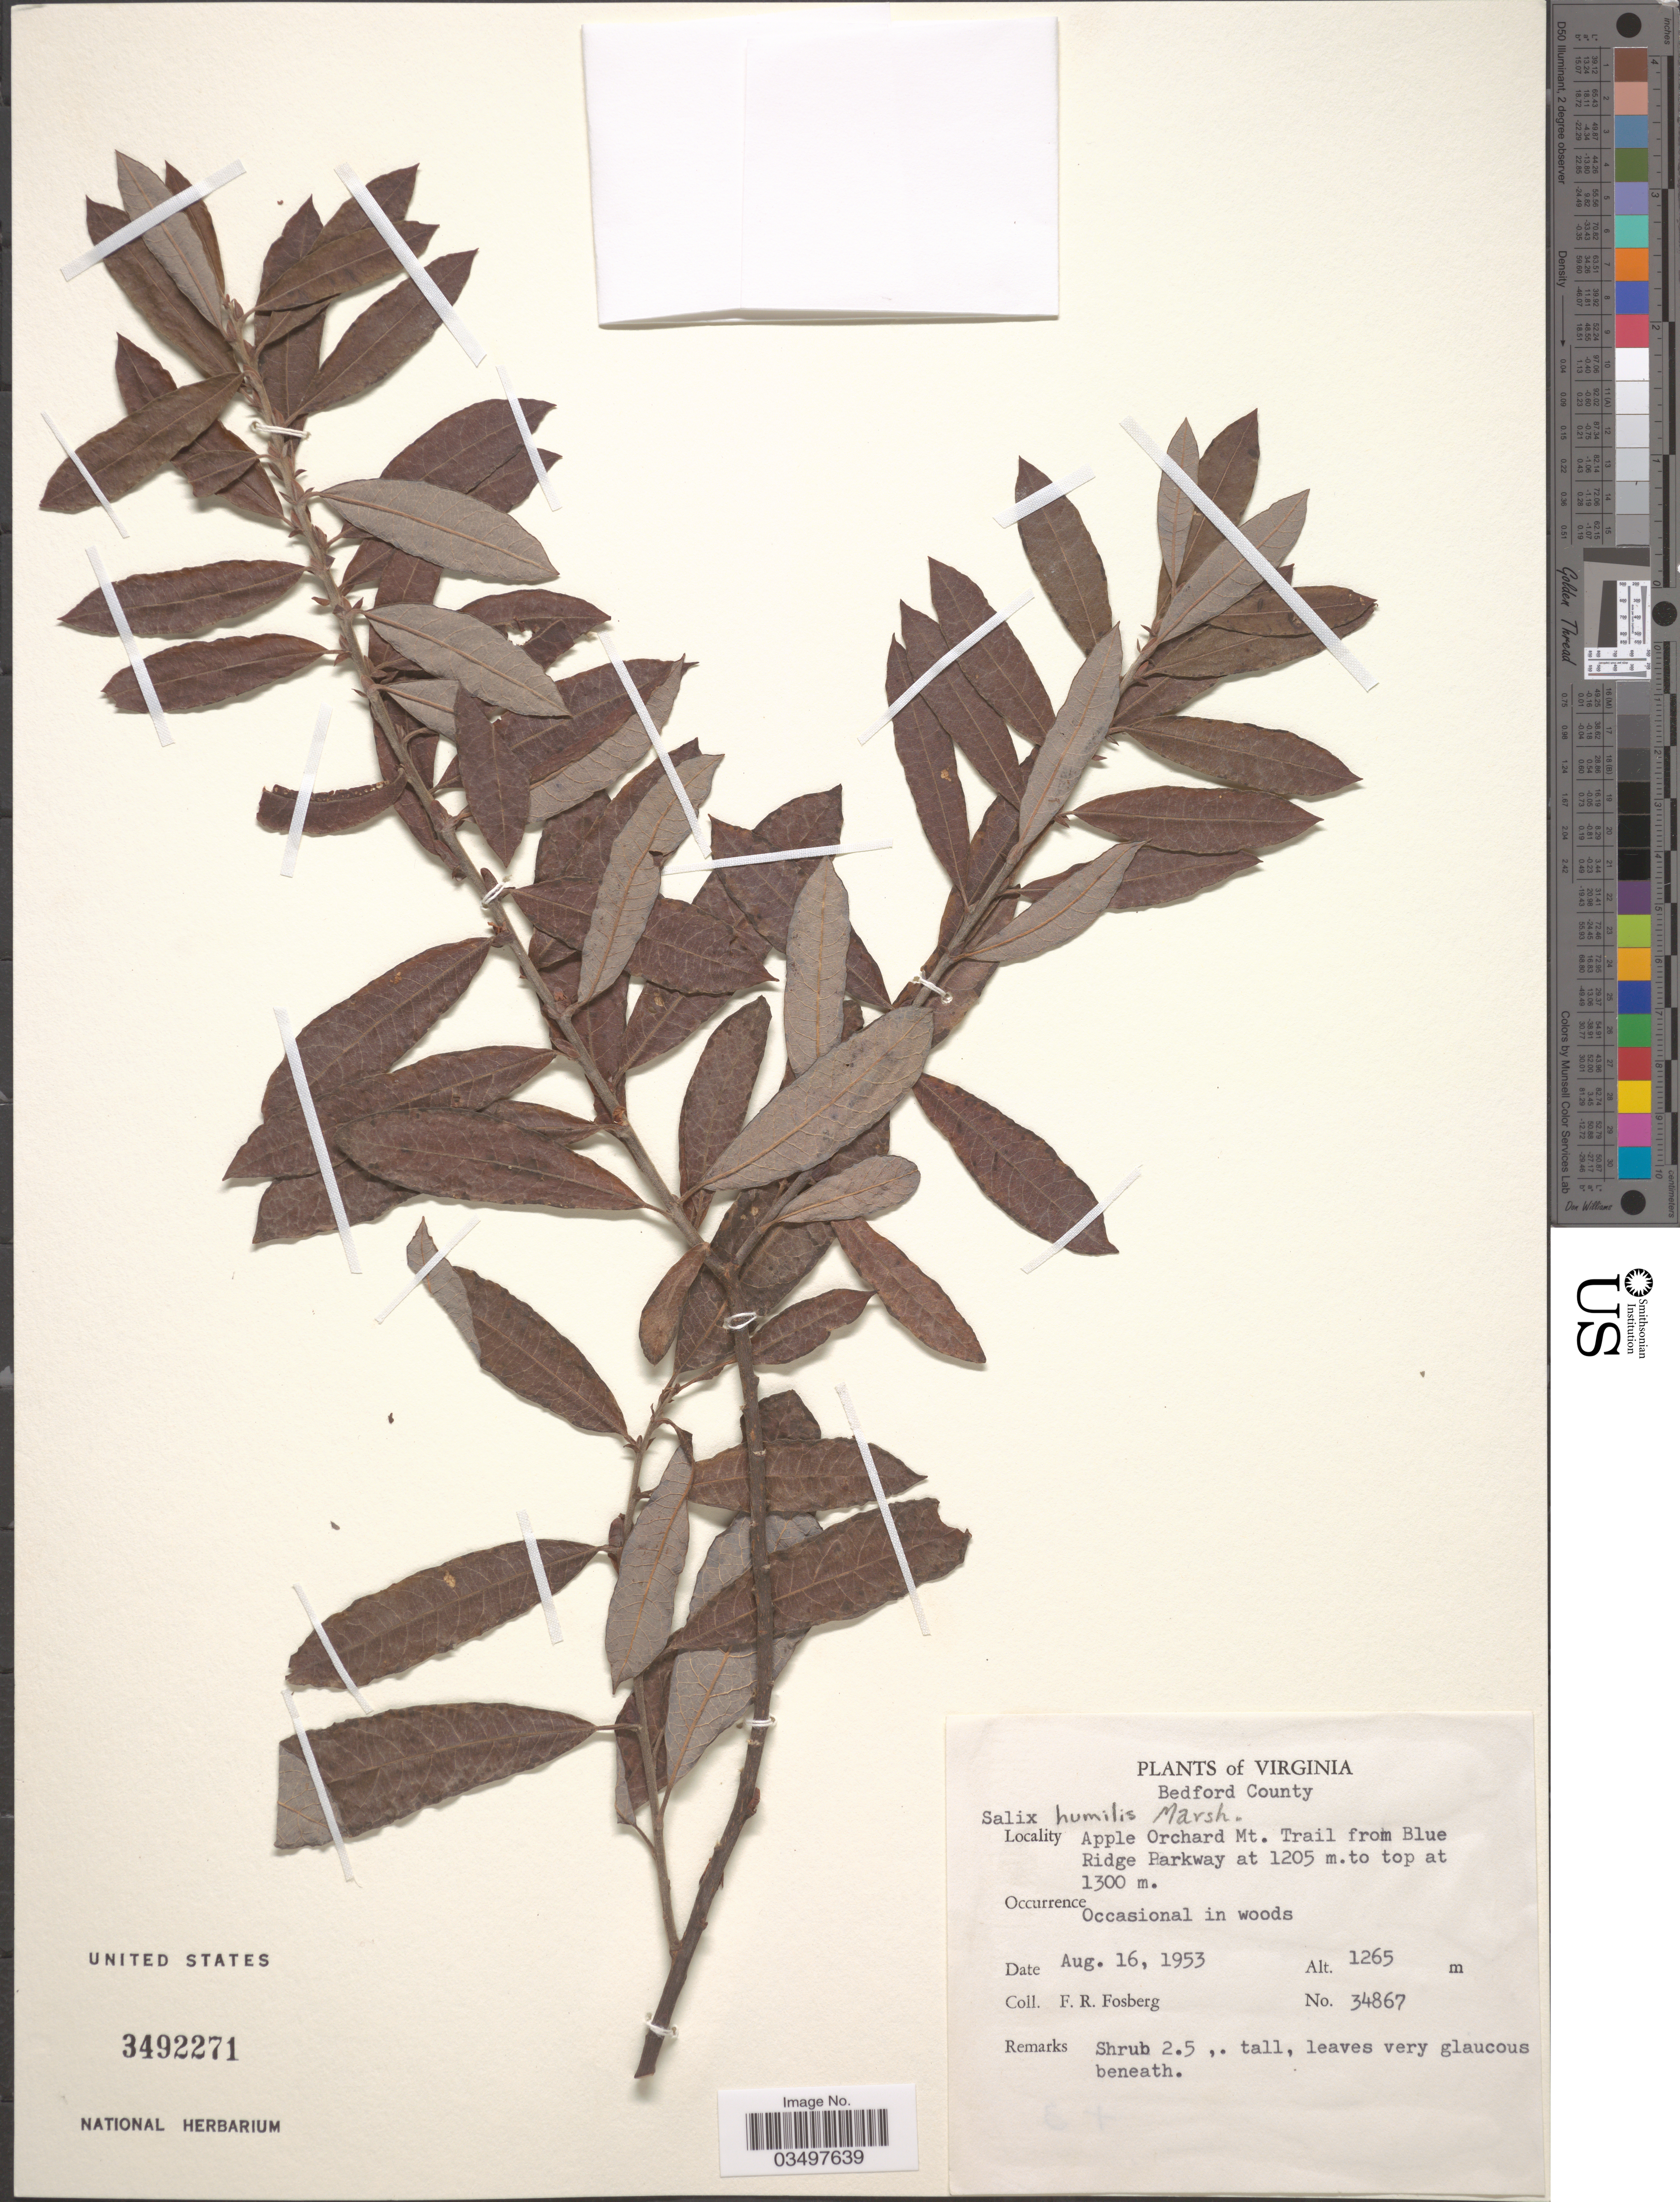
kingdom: Plantae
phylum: Tracheophyta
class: Magnoliopsida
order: Malpighiales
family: Salicaceae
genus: Salix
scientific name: Salix humilis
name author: Marshall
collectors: F. R. Fosberg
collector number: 234867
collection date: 1953-08-16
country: United States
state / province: Virginia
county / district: Bedford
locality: Bedford County. Apple Orchard Mt. Trail from Blue Ridge Parkway at 1205 m. to top at 1300 m.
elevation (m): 1265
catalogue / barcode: US 3492271